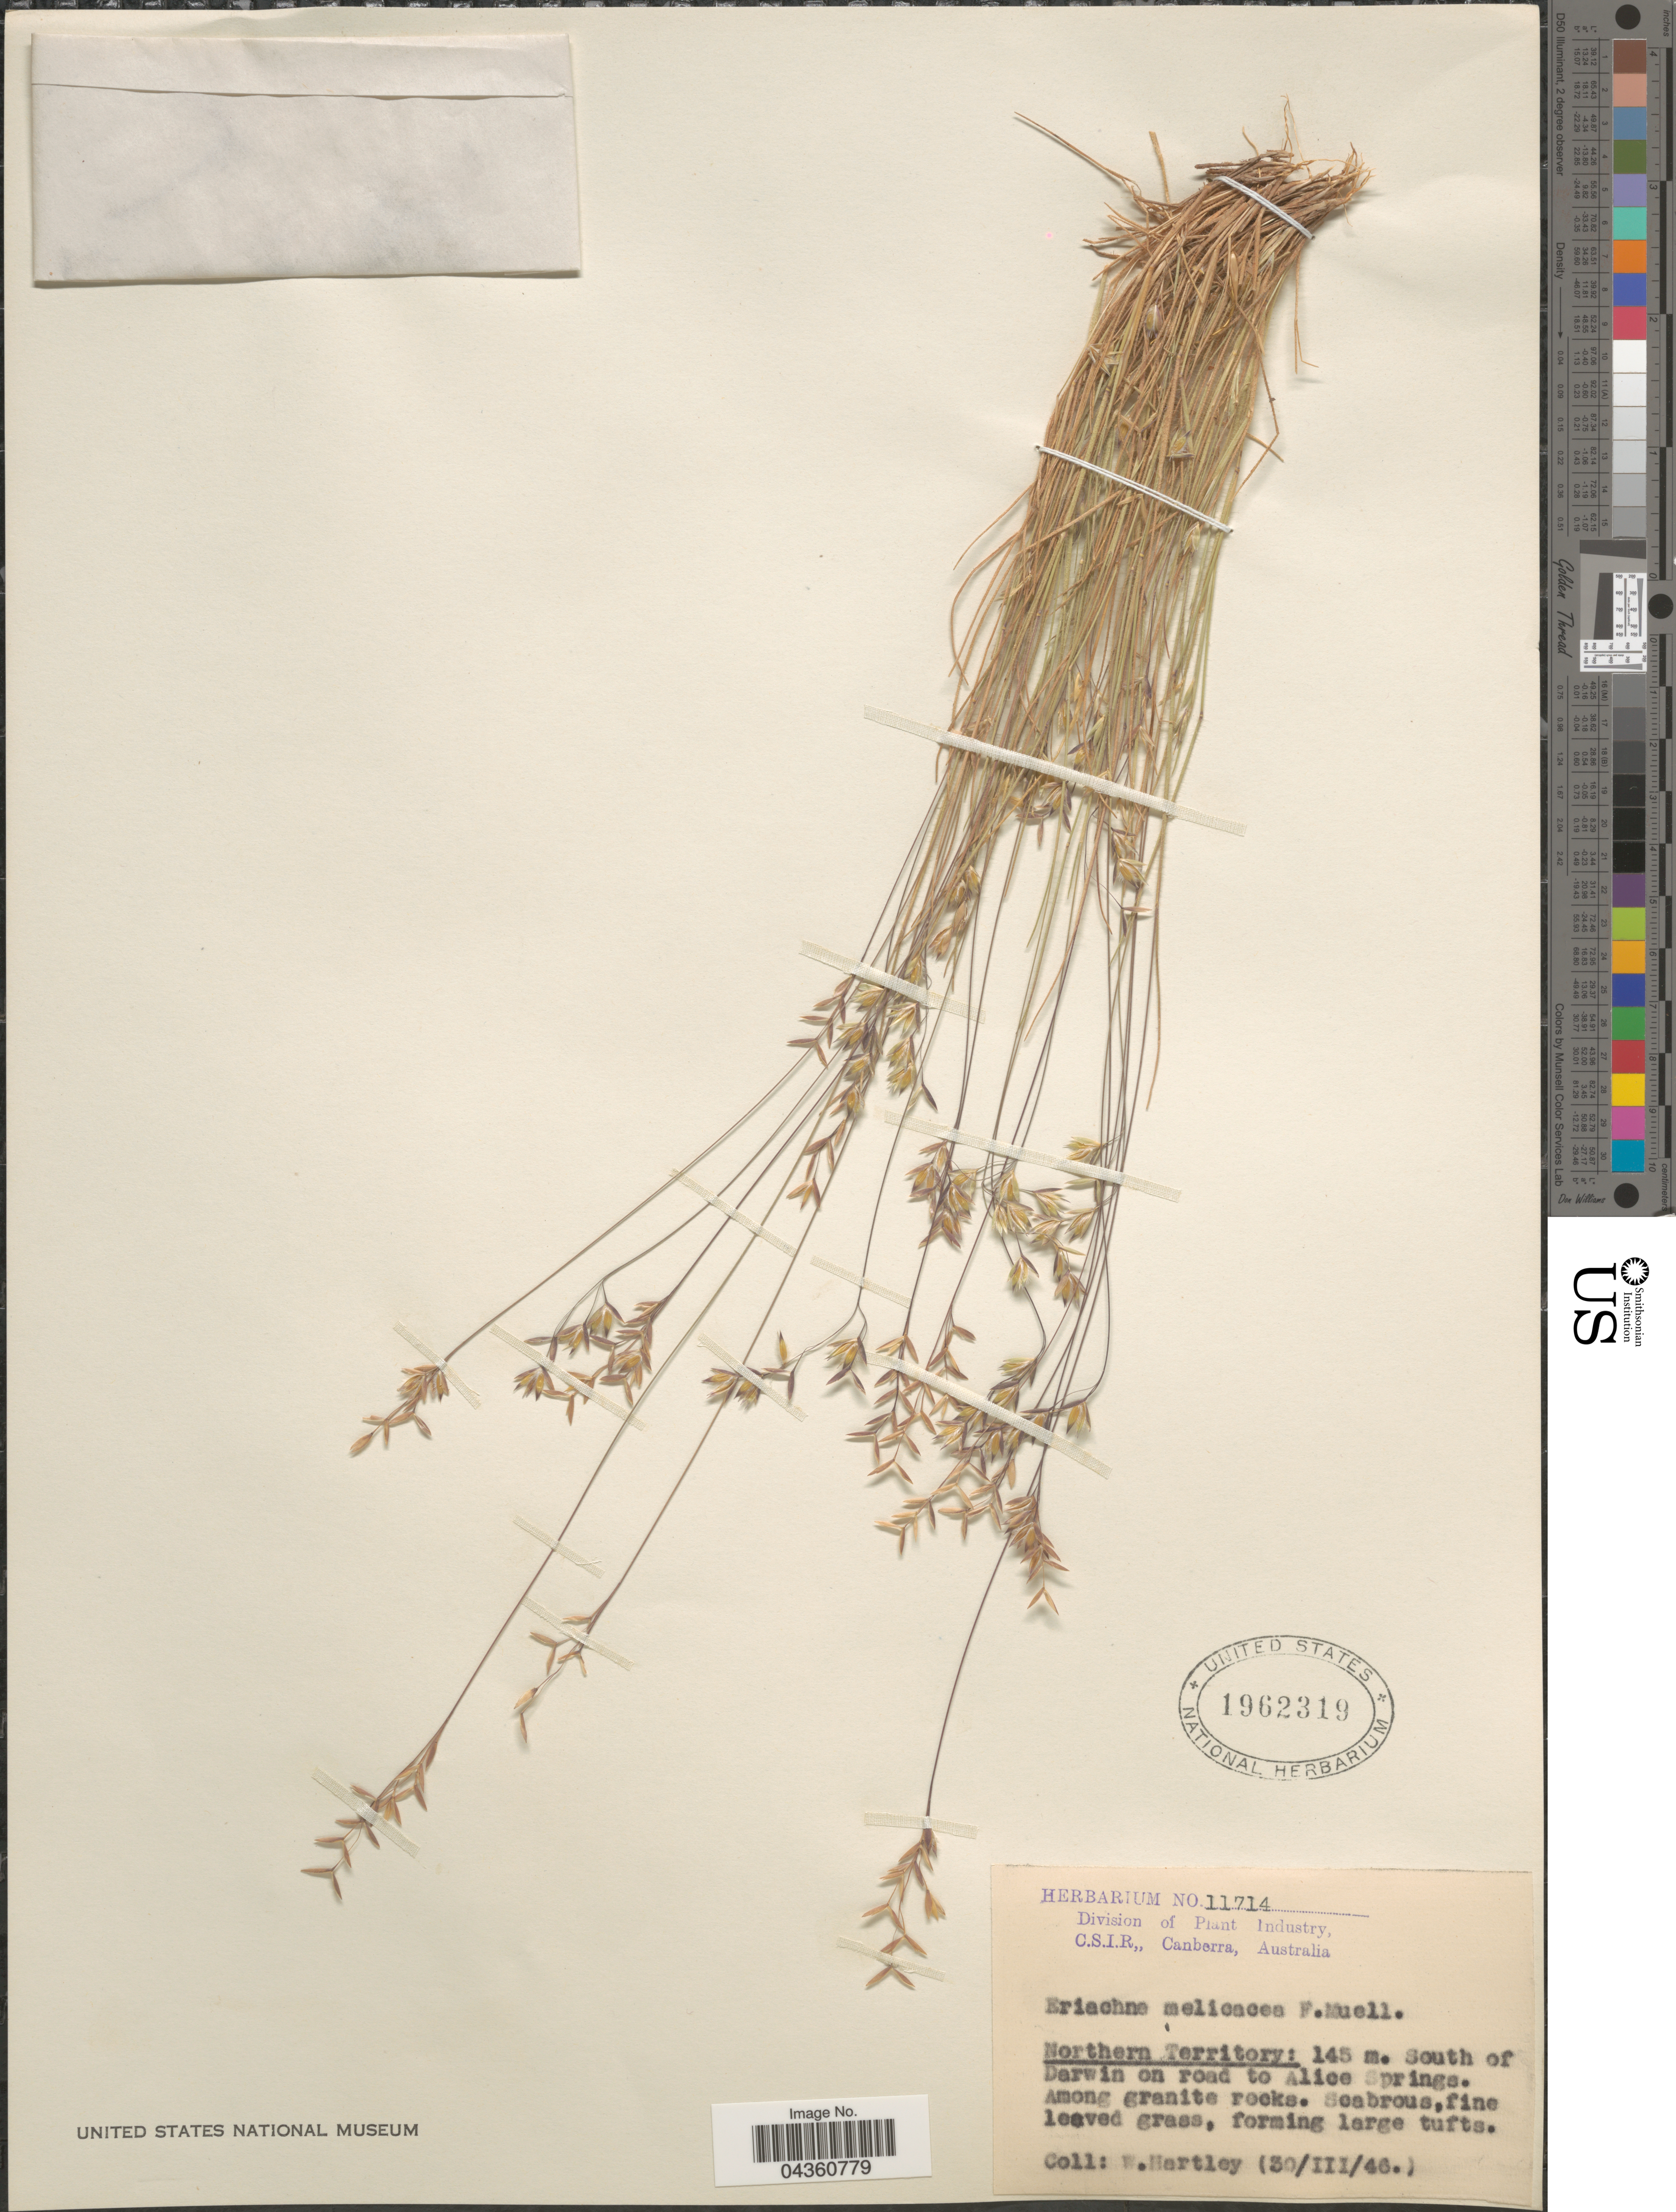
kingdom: Plantae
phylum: Tracheophyta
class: Liliopsida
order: Poales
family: Poaceae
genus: Eriachne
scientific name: Eriachne melicacea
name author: F. Muell.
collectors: W. Hartley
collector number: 11714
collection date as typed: Transcribed d/m/y: 30/3/46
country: Australia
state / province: Northern Territory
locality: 145 m. South of Darwin on road to Alice Springs.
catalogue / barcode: US 1962319